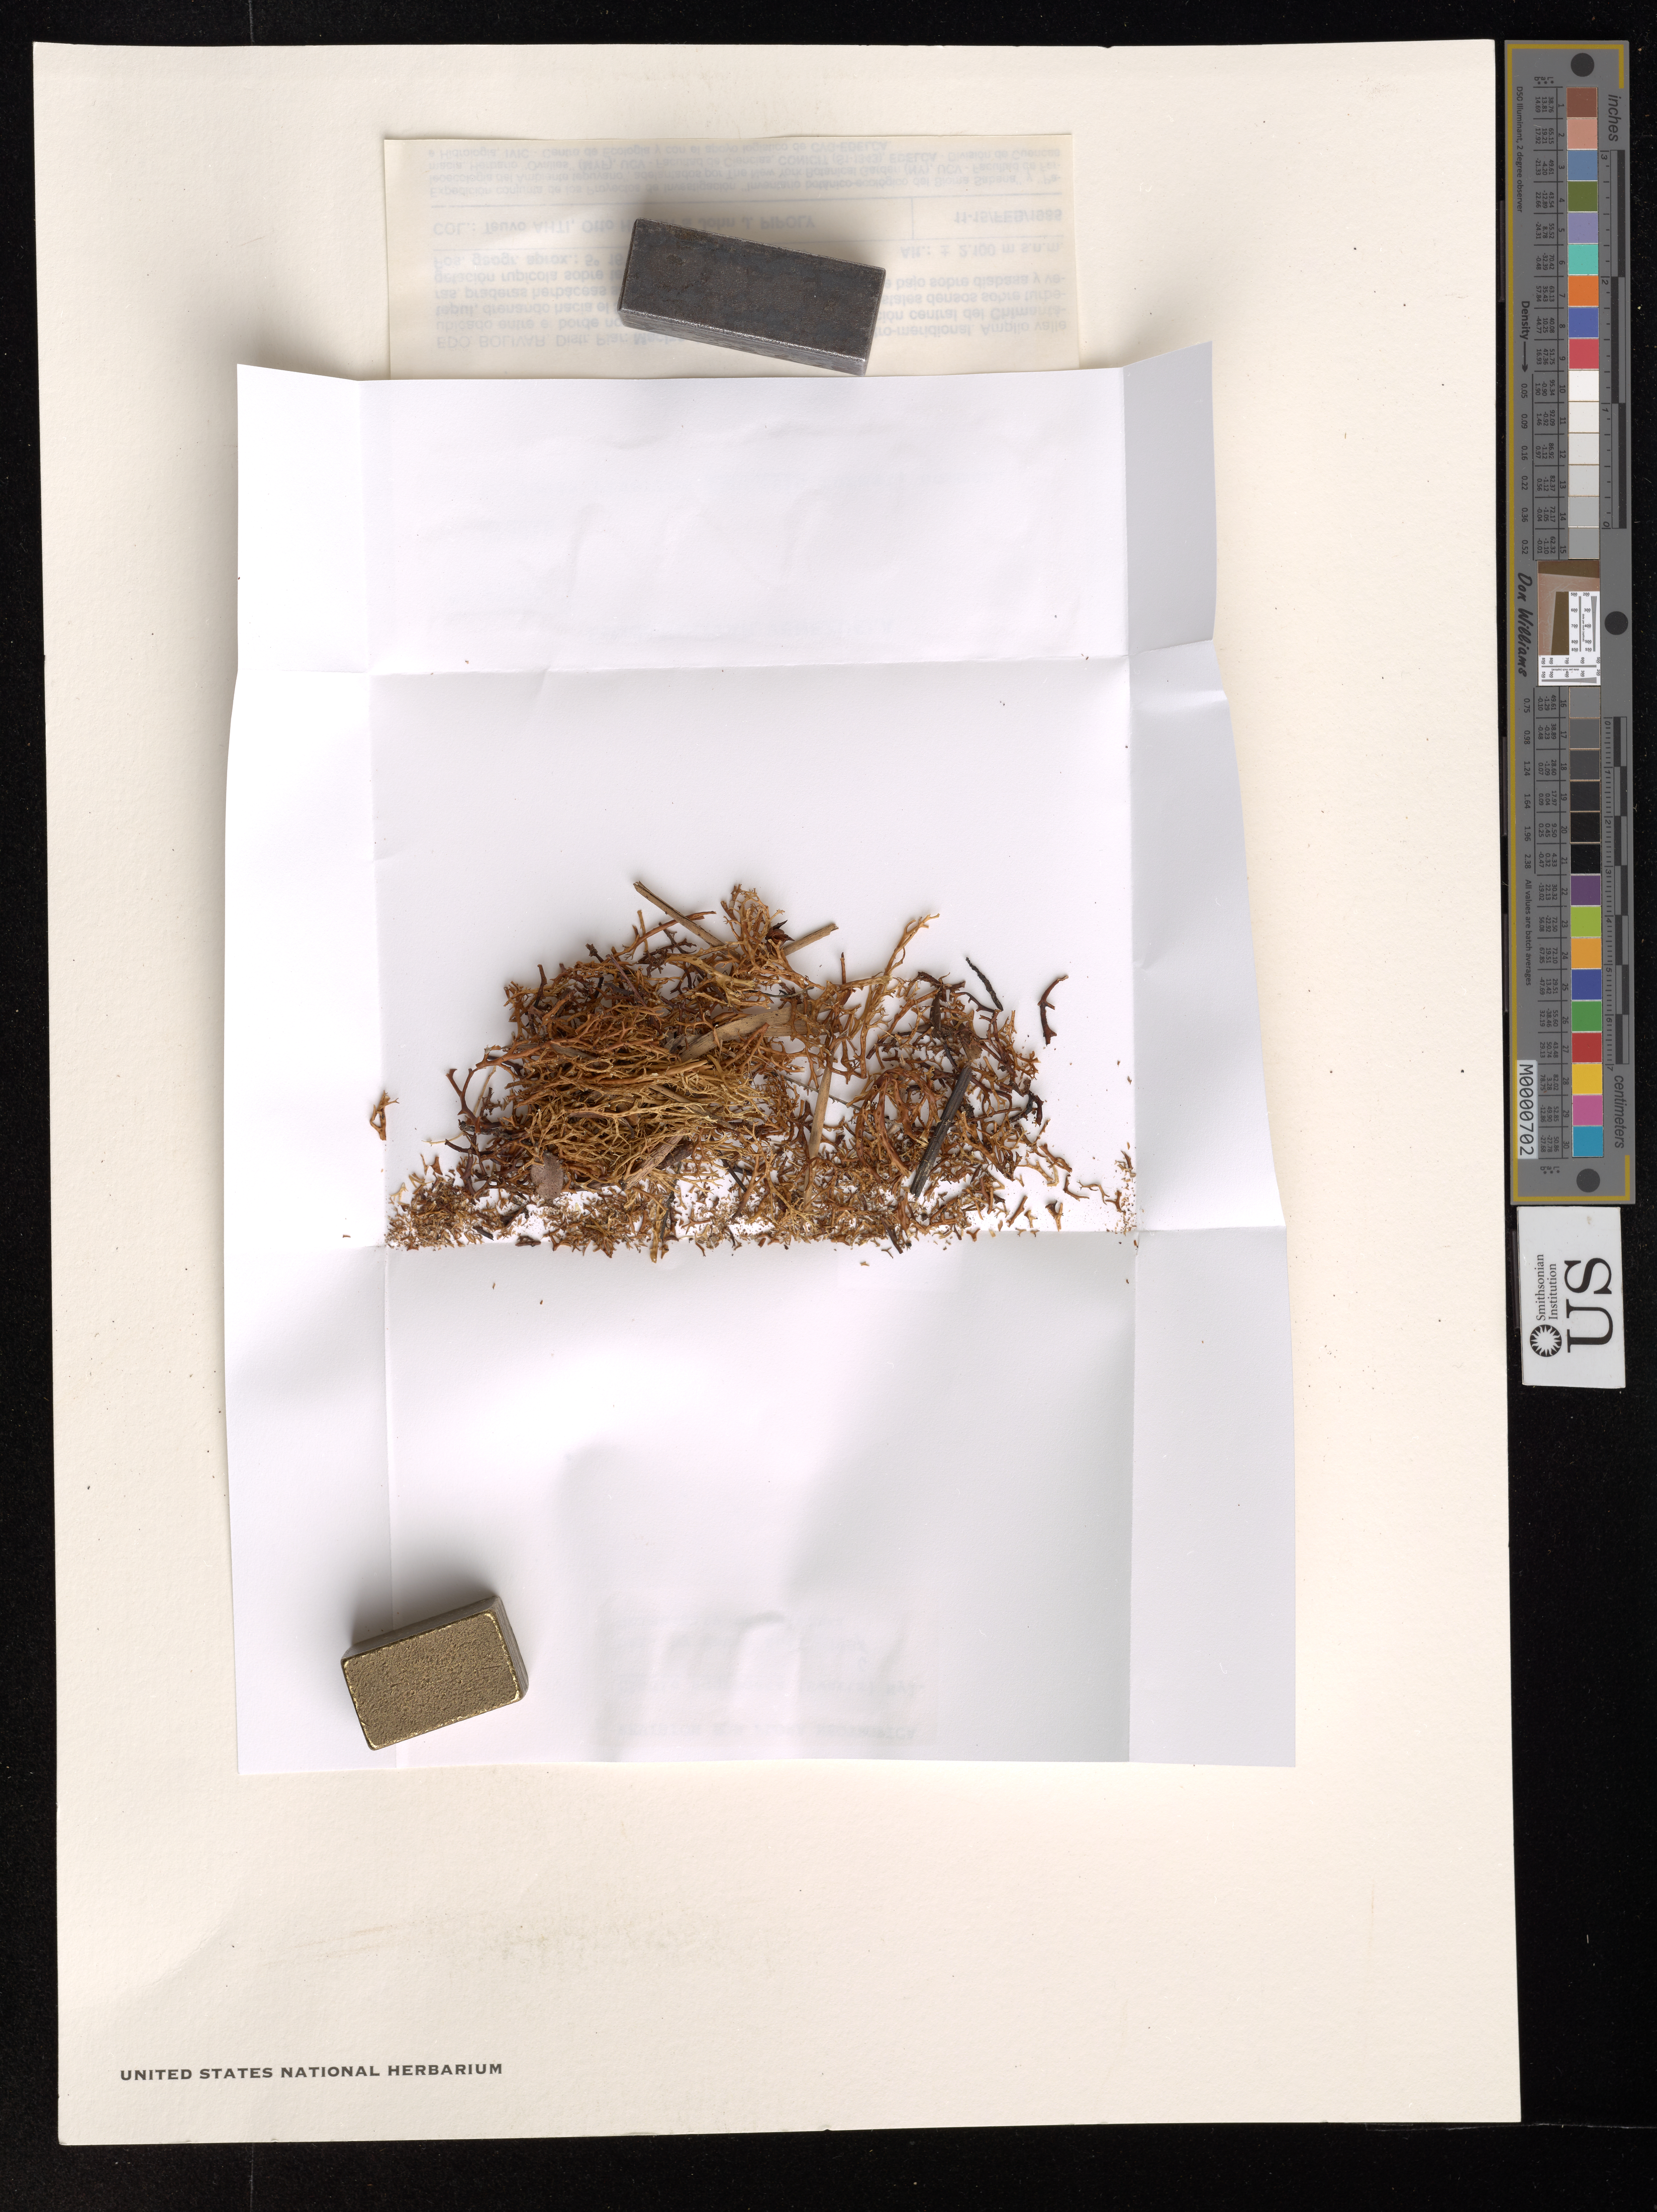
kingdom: Fungi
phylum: Ascomycota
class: Lecanoromycetes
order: Lecanorales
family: Cladoniaceae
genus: Cladia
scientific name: Cladia sp.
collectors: T. T. Ahti, O. Huber & J. J. Pipoly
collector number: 45290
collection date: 1985-02-11/1985-02-15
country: Venezuela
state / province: Bolivar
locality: Distr. Piar: Macizo del Chimantá, sector centro-meridional. Amplio valle ubicado entre el borde nor-oriental del Torono-tepui y la sección central del Chimantá-tepui, drenando hacia el Sur.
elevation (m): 2100